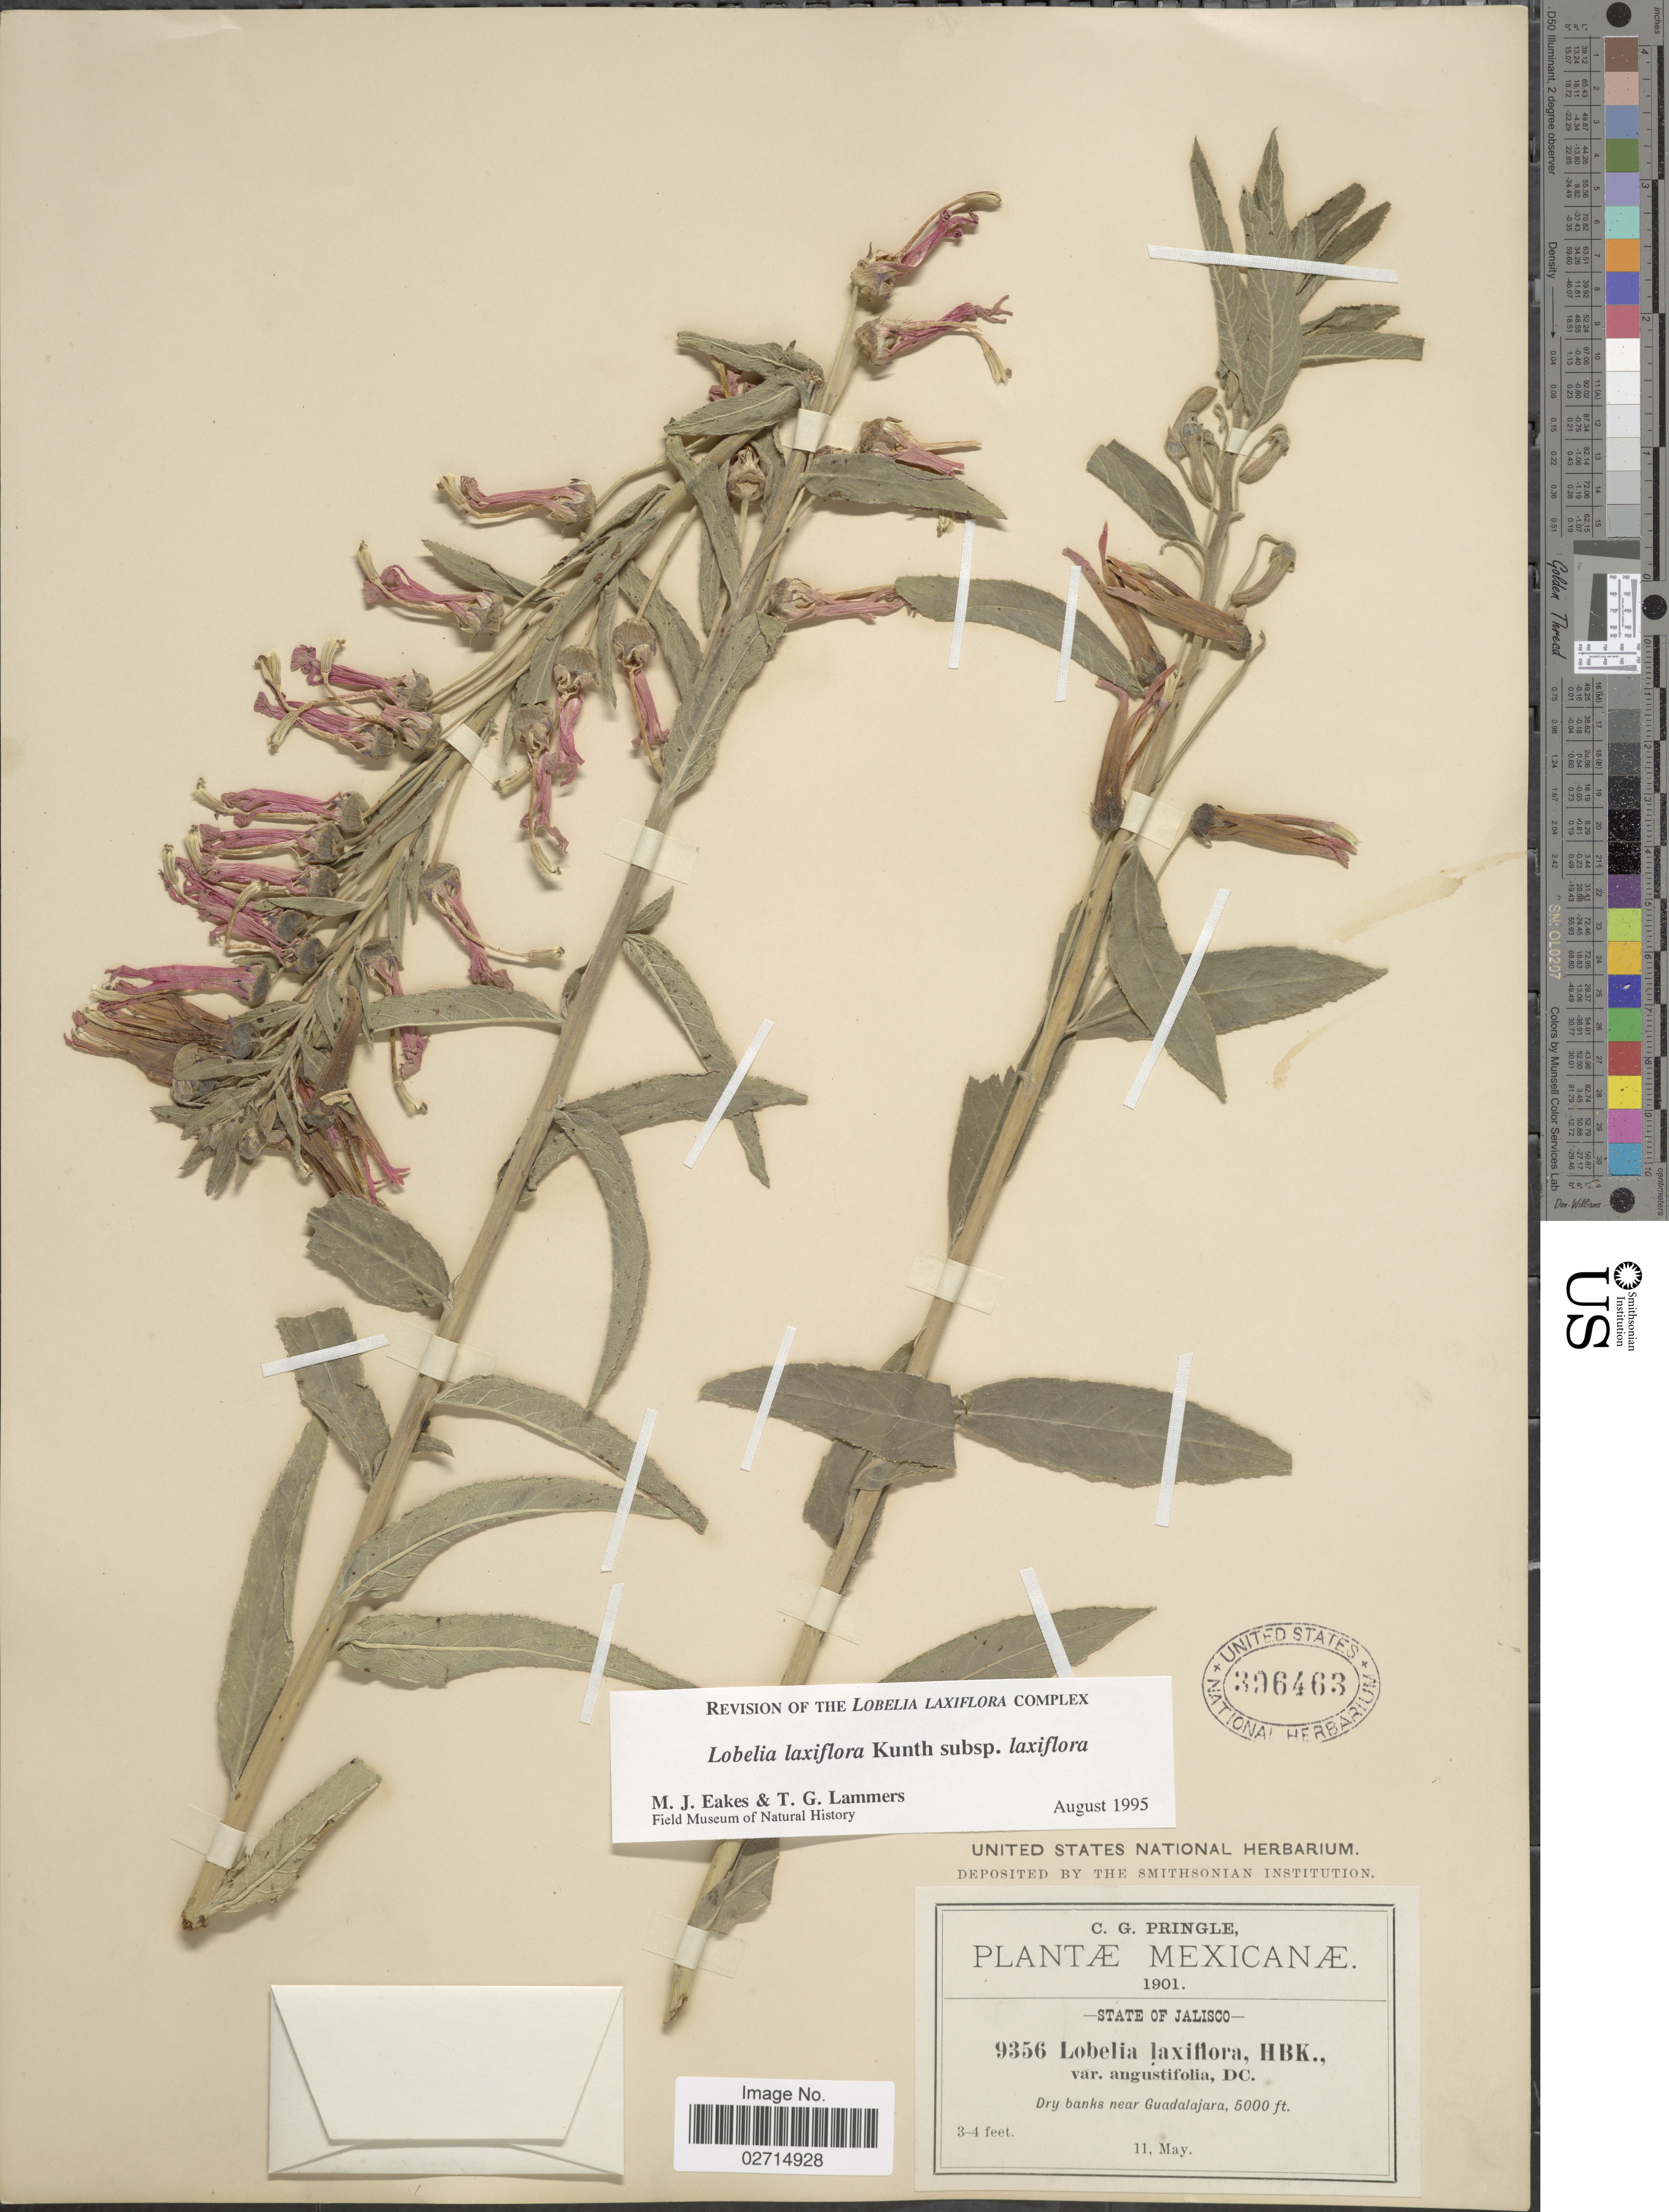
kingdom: Plantae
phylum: Tracheophyta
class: Magnoliopsida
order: Asterales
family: Campanulaceae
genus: Lobelia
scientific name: Lobelia laxiflora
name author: Kunth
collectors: C. G. Pringle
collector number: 9356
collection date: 1901-05-11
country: Mexico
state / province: Jalisco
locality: State of Jalisco, Dry banks near Guadalajara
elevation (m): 1524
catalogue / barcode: US 396463